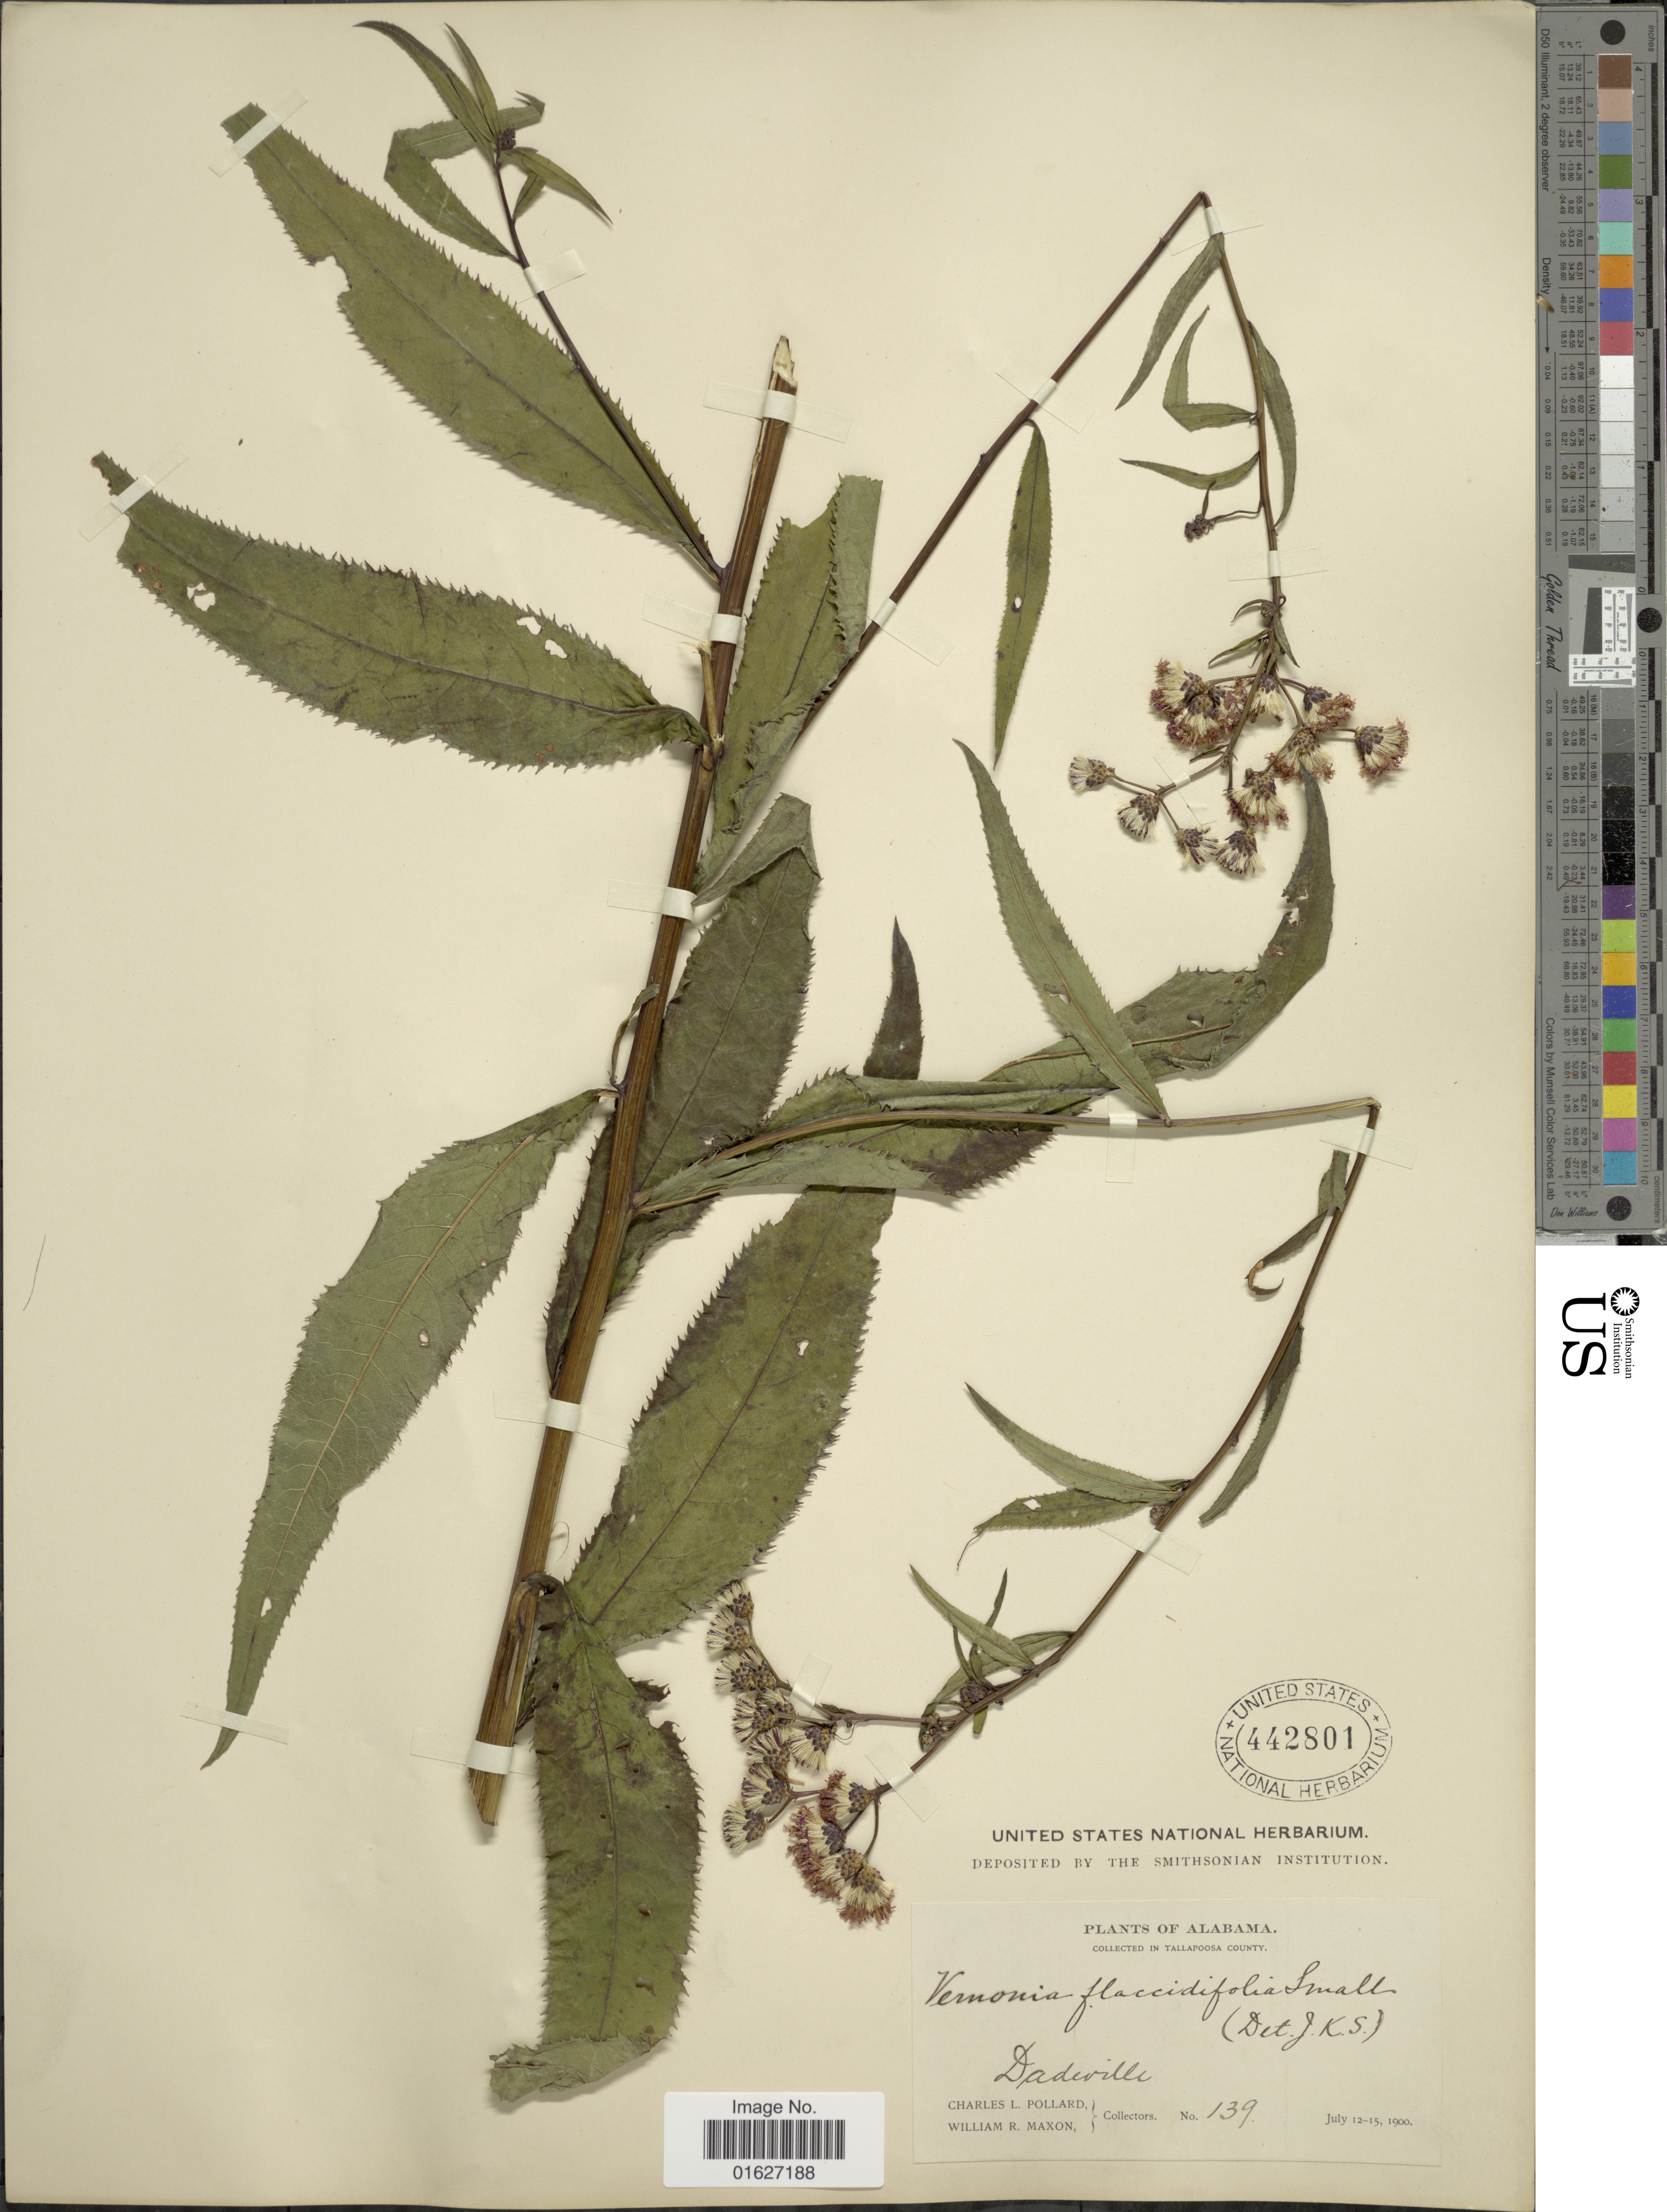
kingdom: Plantae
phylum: Tracheophyta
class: Magnoliopsida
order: Asterales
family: Asteraceae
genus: Vernonia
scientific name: Vernonia flaccidifolia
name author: Small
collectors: C. L. Pollard & W. R. Maxon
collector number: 139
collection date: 1900-07-12/1900-07-15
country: United States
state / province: Alabama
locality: Tallapoosa County, Dadeville.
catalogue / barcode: US 442801